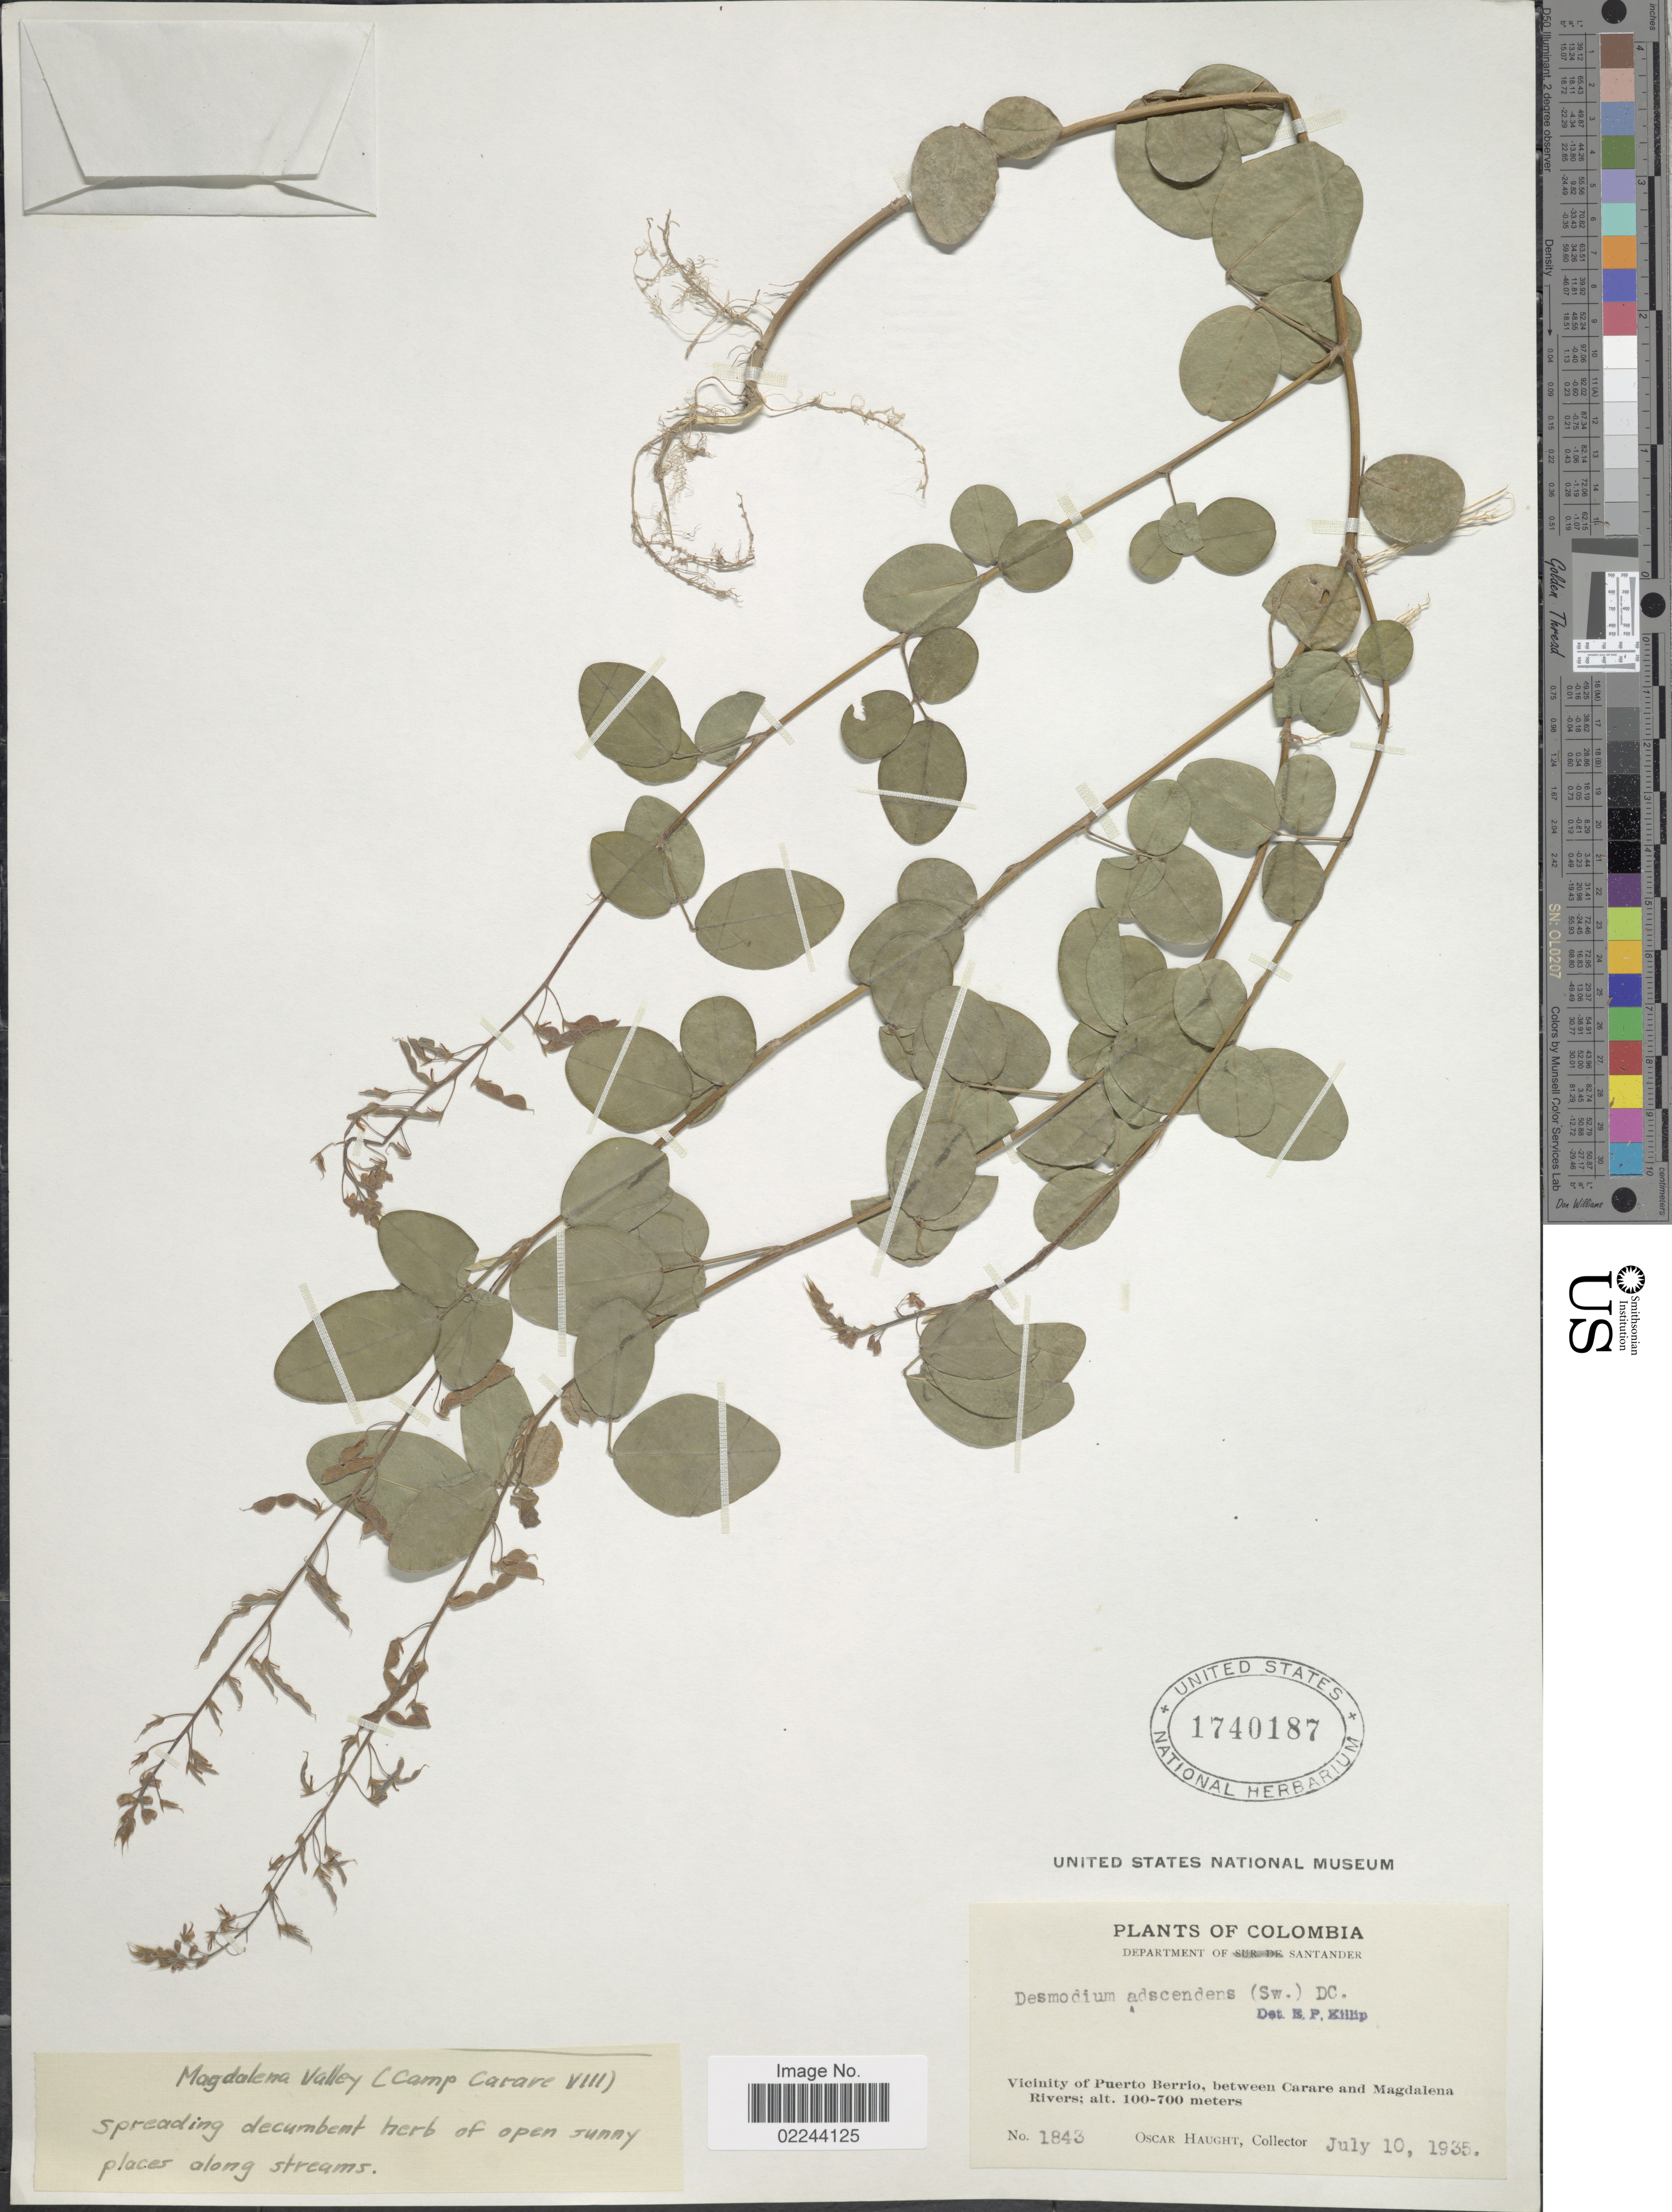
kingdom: Plantae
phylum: Tracheophyta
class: Magnoliopsida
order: Fabales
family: Fabaceae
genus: Grona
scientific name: Grona adscendens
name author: (Sw.) H. Ohashi & K. Ohashi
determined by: Strong, Mark T., (BOT), Smithsonian Institution - National Museum of Natural History (UNITED STATES)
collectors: O. L. Haught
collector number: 1843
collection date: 1935-07-10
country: Colombia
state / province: Magdalena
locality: Department of Santander, Vicinity of Puerto Berrio, between Carare and Magdalena Rivers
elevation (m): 100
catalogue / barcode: US 1740187